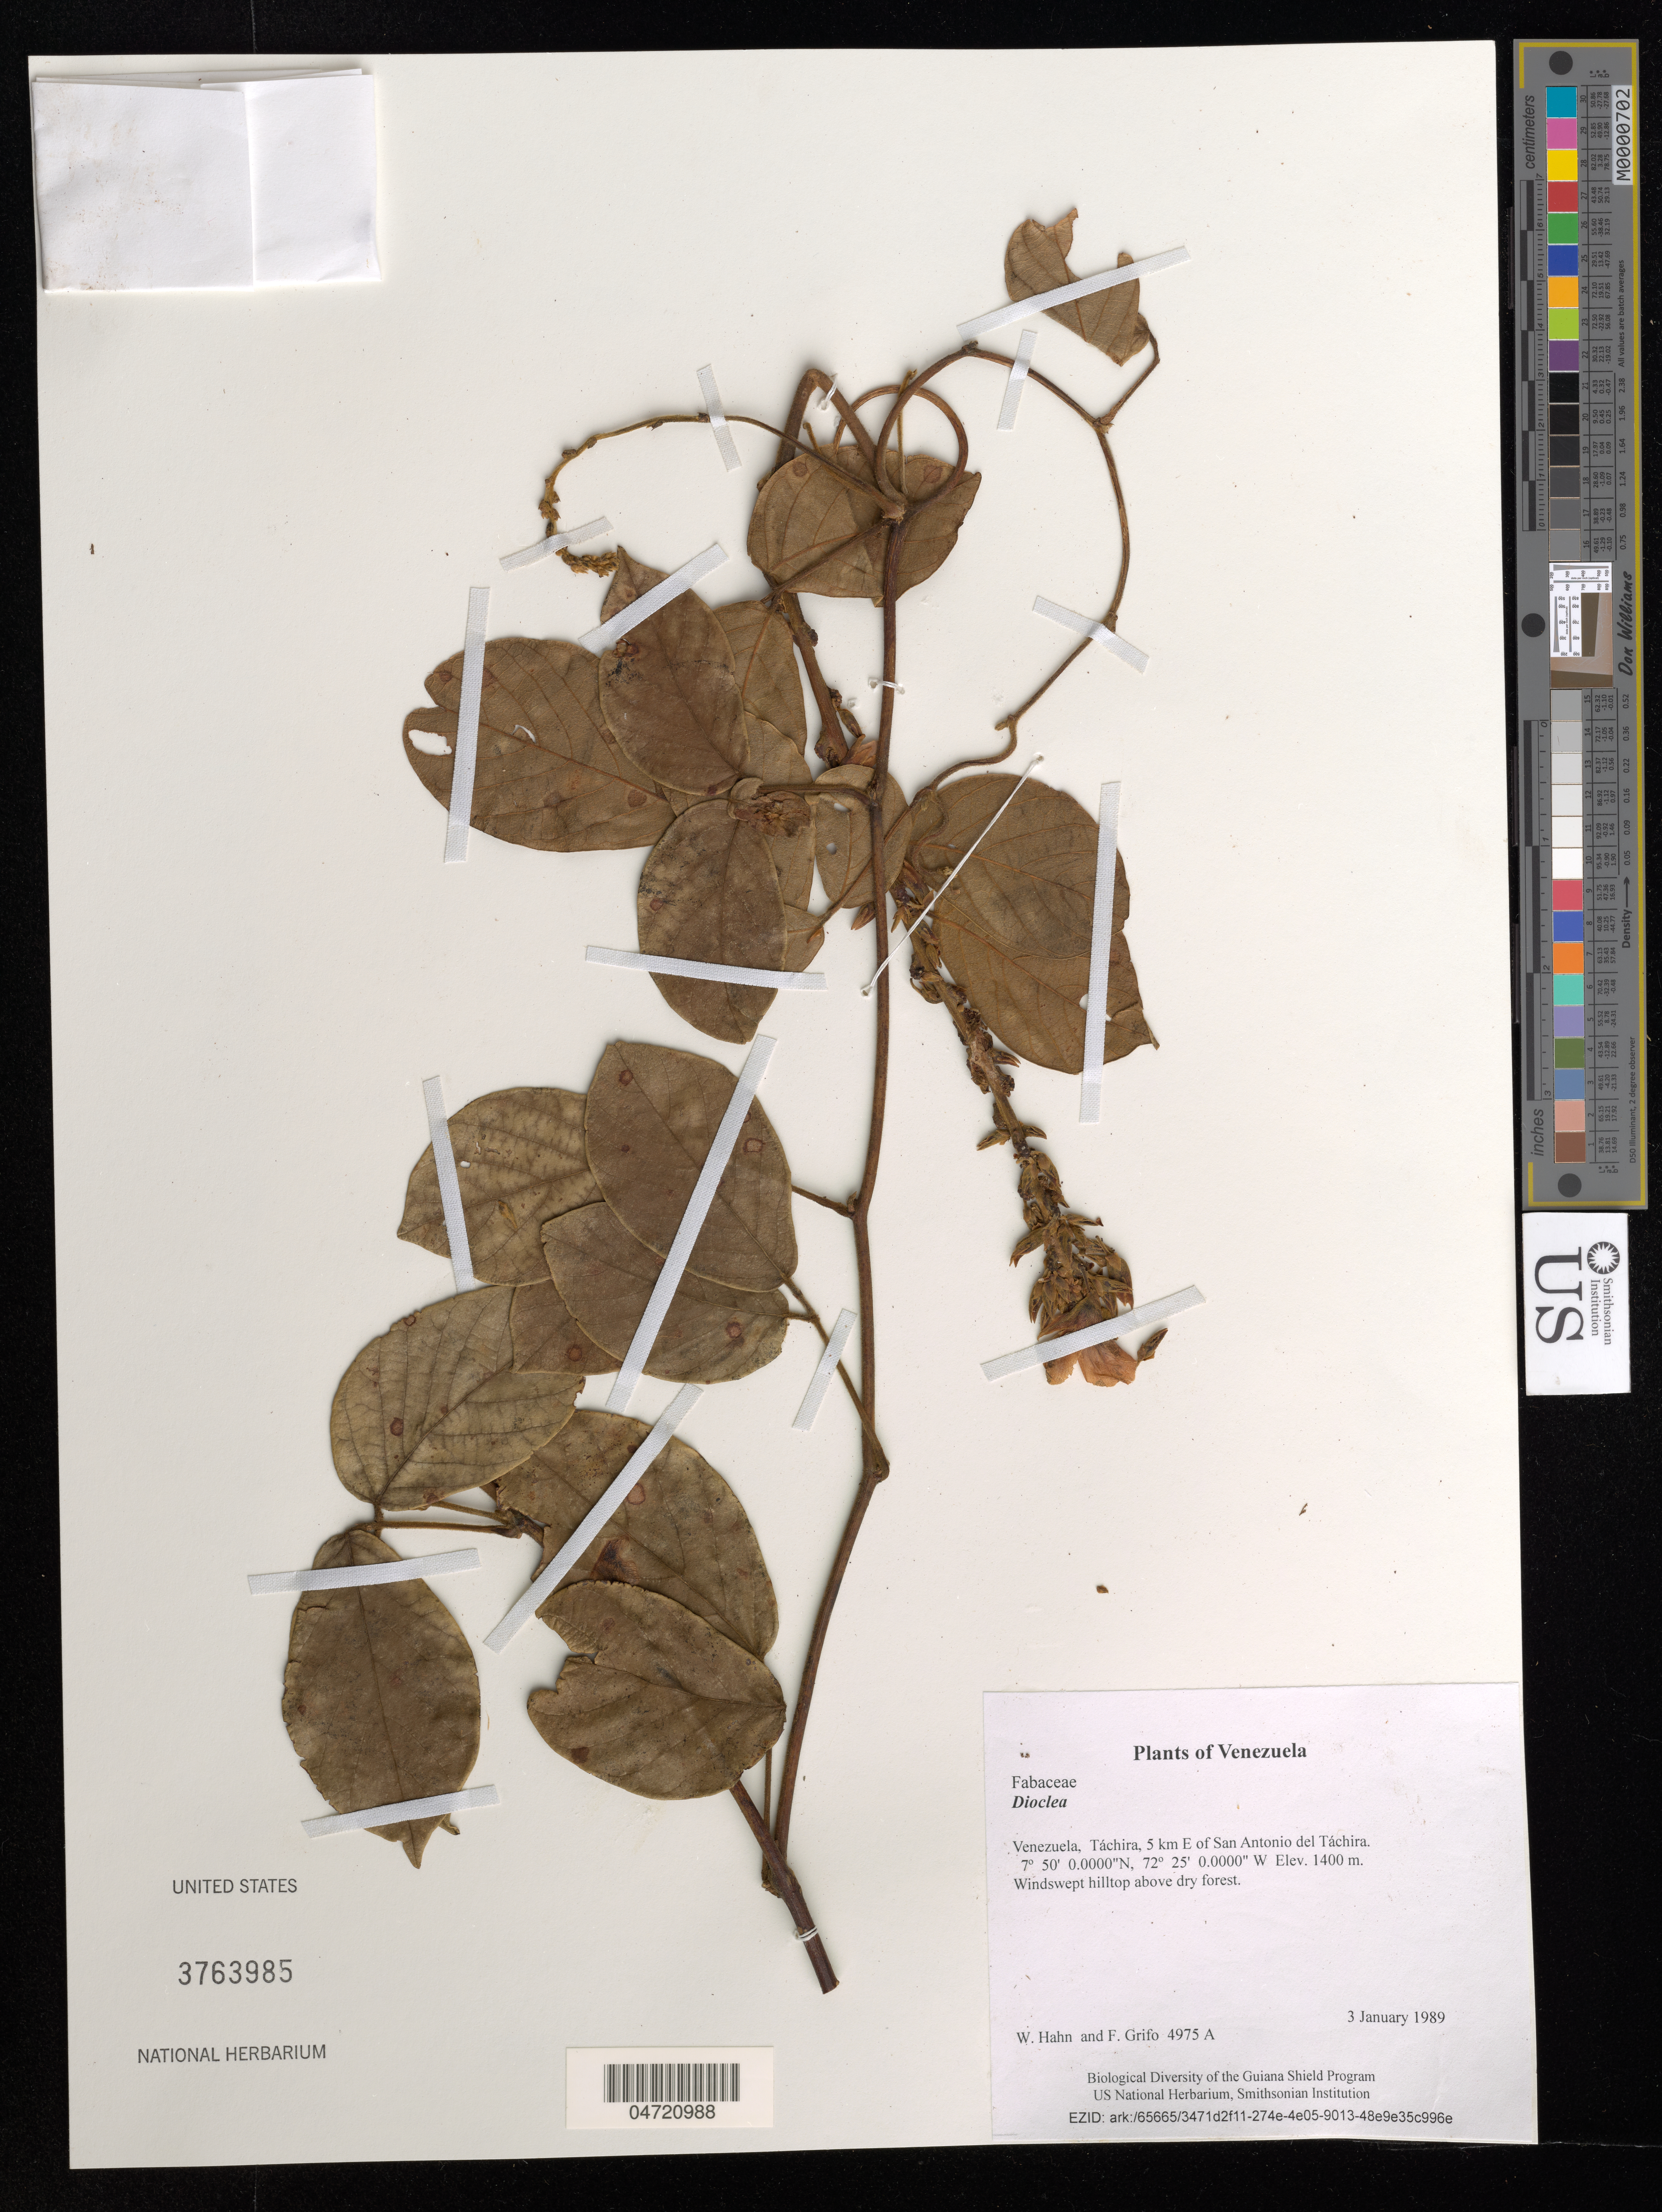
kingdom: Plantae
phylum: Tracheophyta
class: Magnoliopsida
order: Fabales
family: Fabaceae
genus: Dioclea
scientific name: Dioclea sp.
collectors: W. Hahn & F. Grifo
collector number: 4975 A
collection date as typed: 3 January 1989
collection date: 1989-01-03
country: Venezuela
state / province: Táchira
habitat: Windswept hilltop above dry forest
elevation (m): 1400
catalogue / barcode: US 3763985